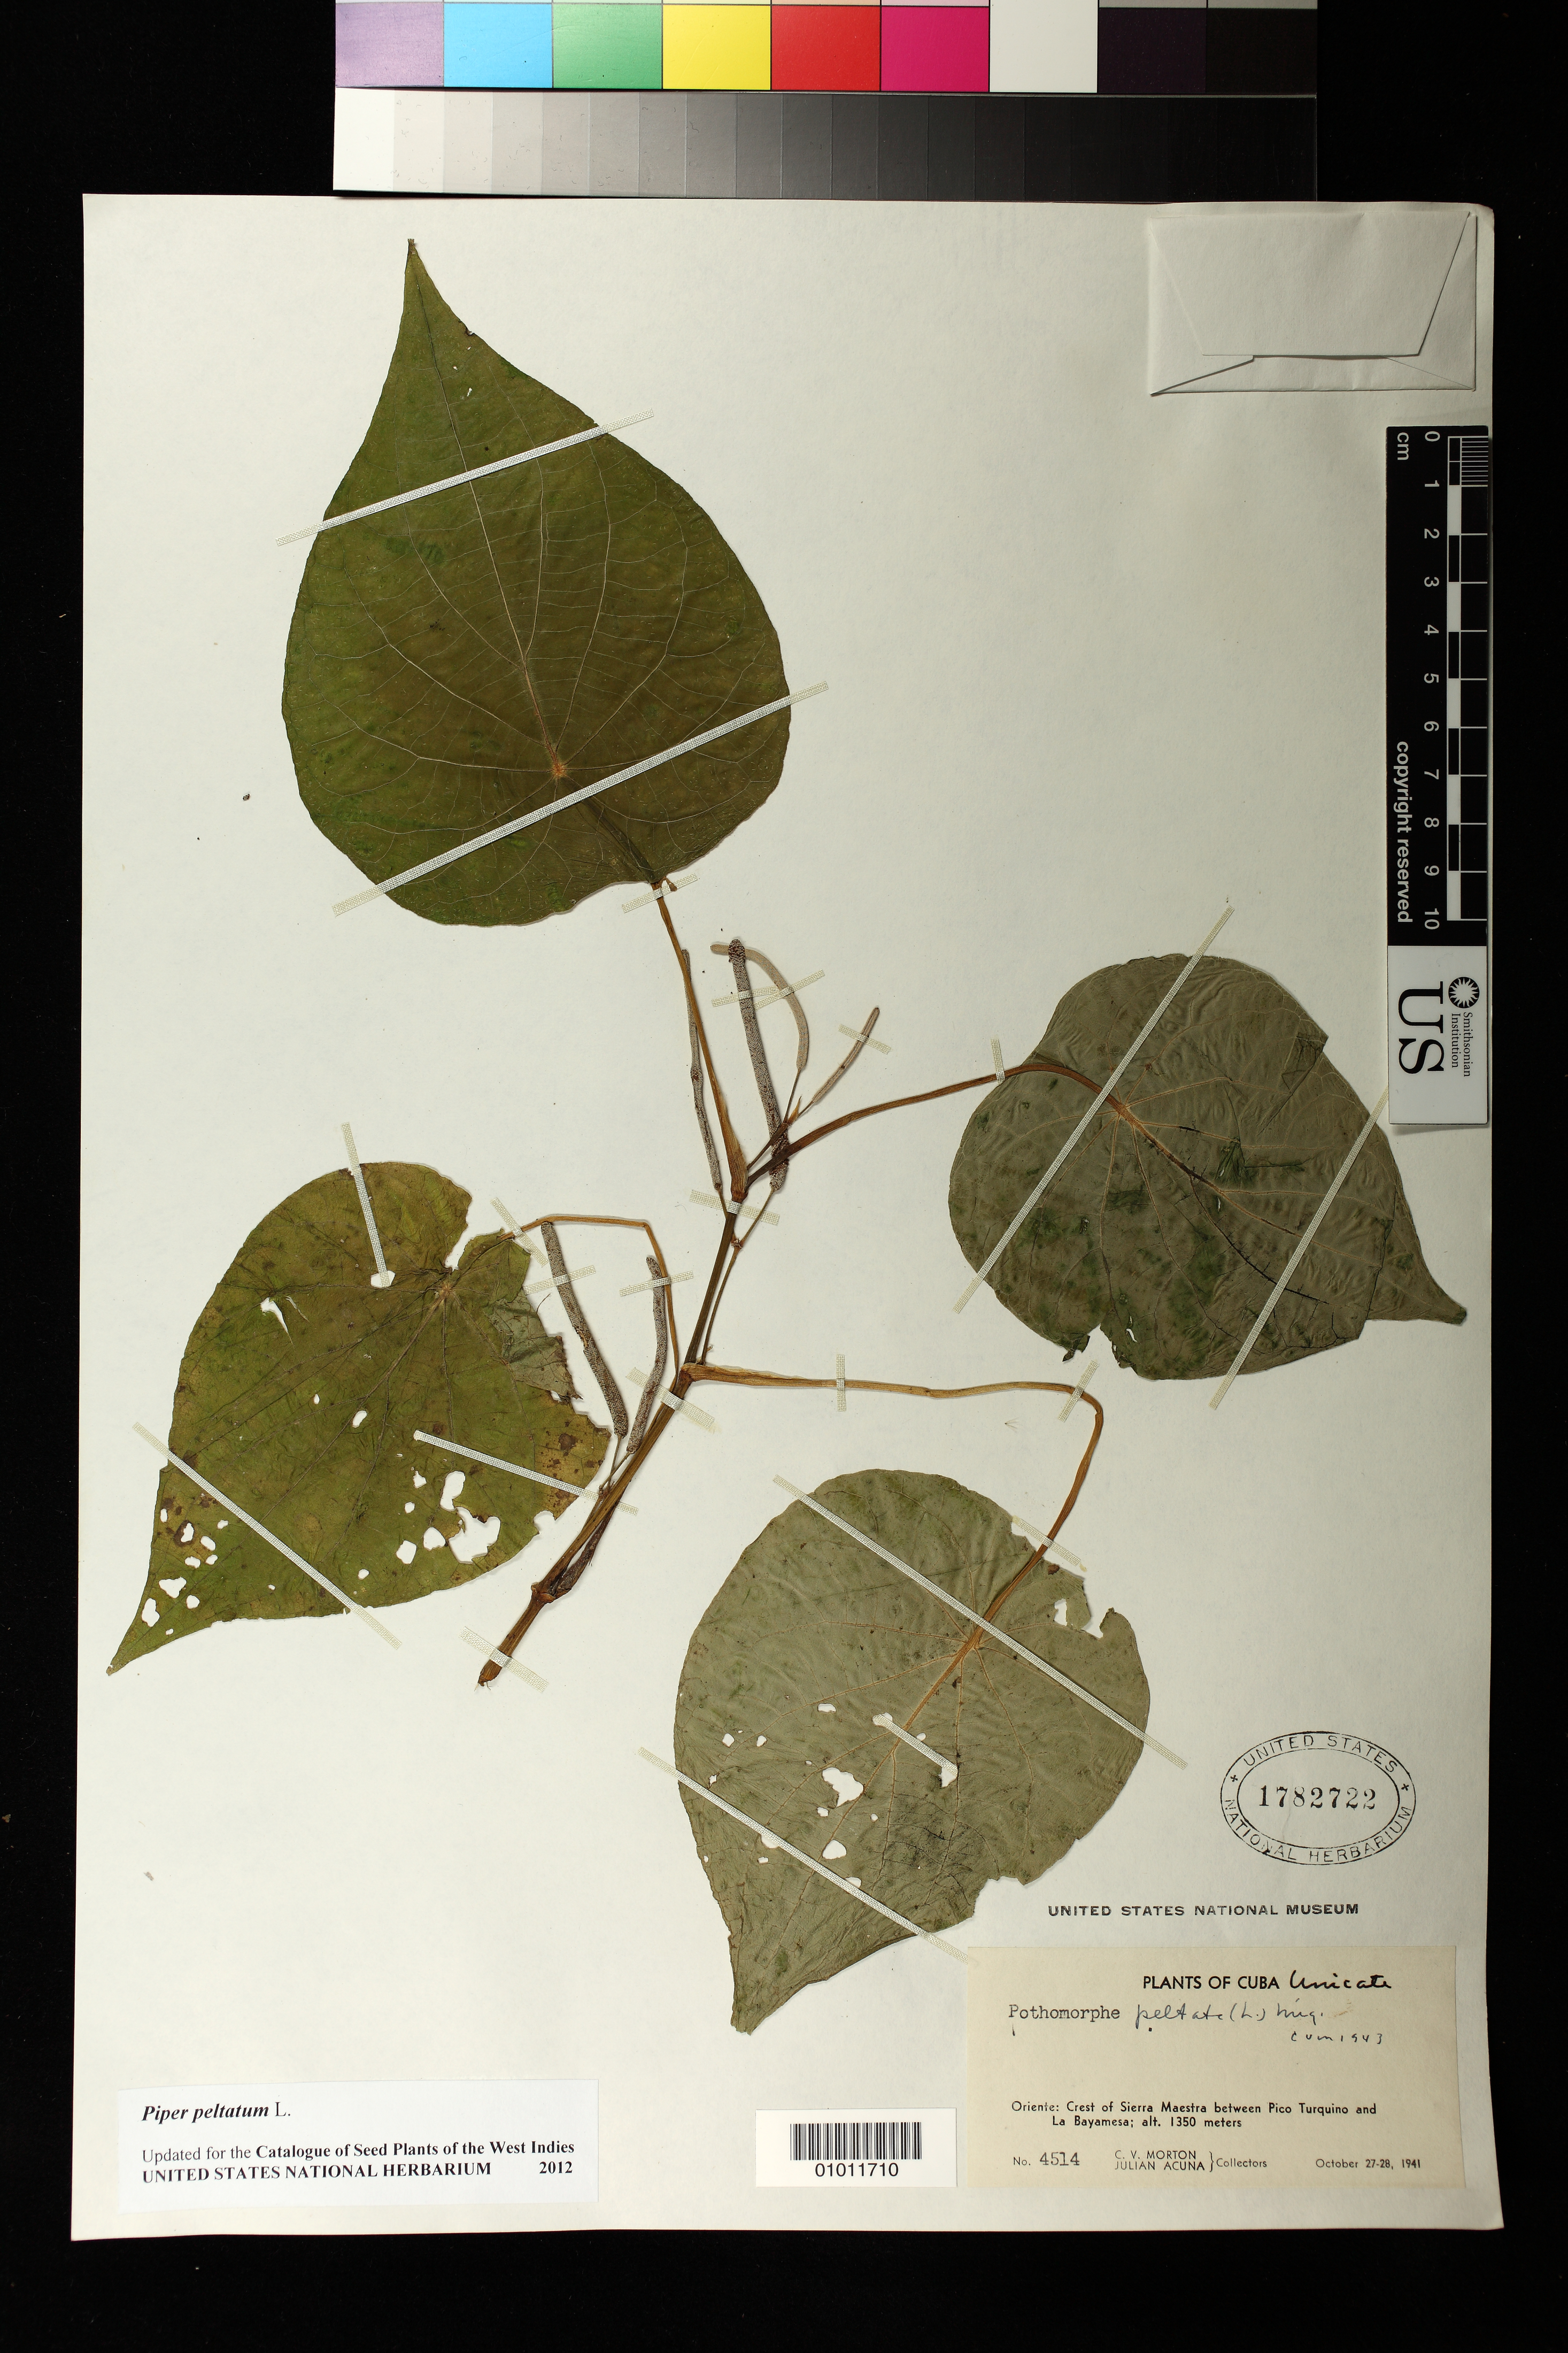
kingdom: Plantae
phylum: Tracheophyta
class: Magnoliopsida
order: Piperales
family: Piperaceae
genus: Piper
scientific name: Piper peltatum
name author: L.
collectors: C. V. Morton & J. Acuña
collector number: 4514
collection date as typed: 27 Oct 1941 to 28 Oct 1941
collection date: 1941-10-27/1941-10-28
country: Cuba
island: Cuba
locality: Crest of Sierra Maestra between Pico Turquino and La Bayamesa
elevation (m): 1350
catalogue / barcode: US 1782722